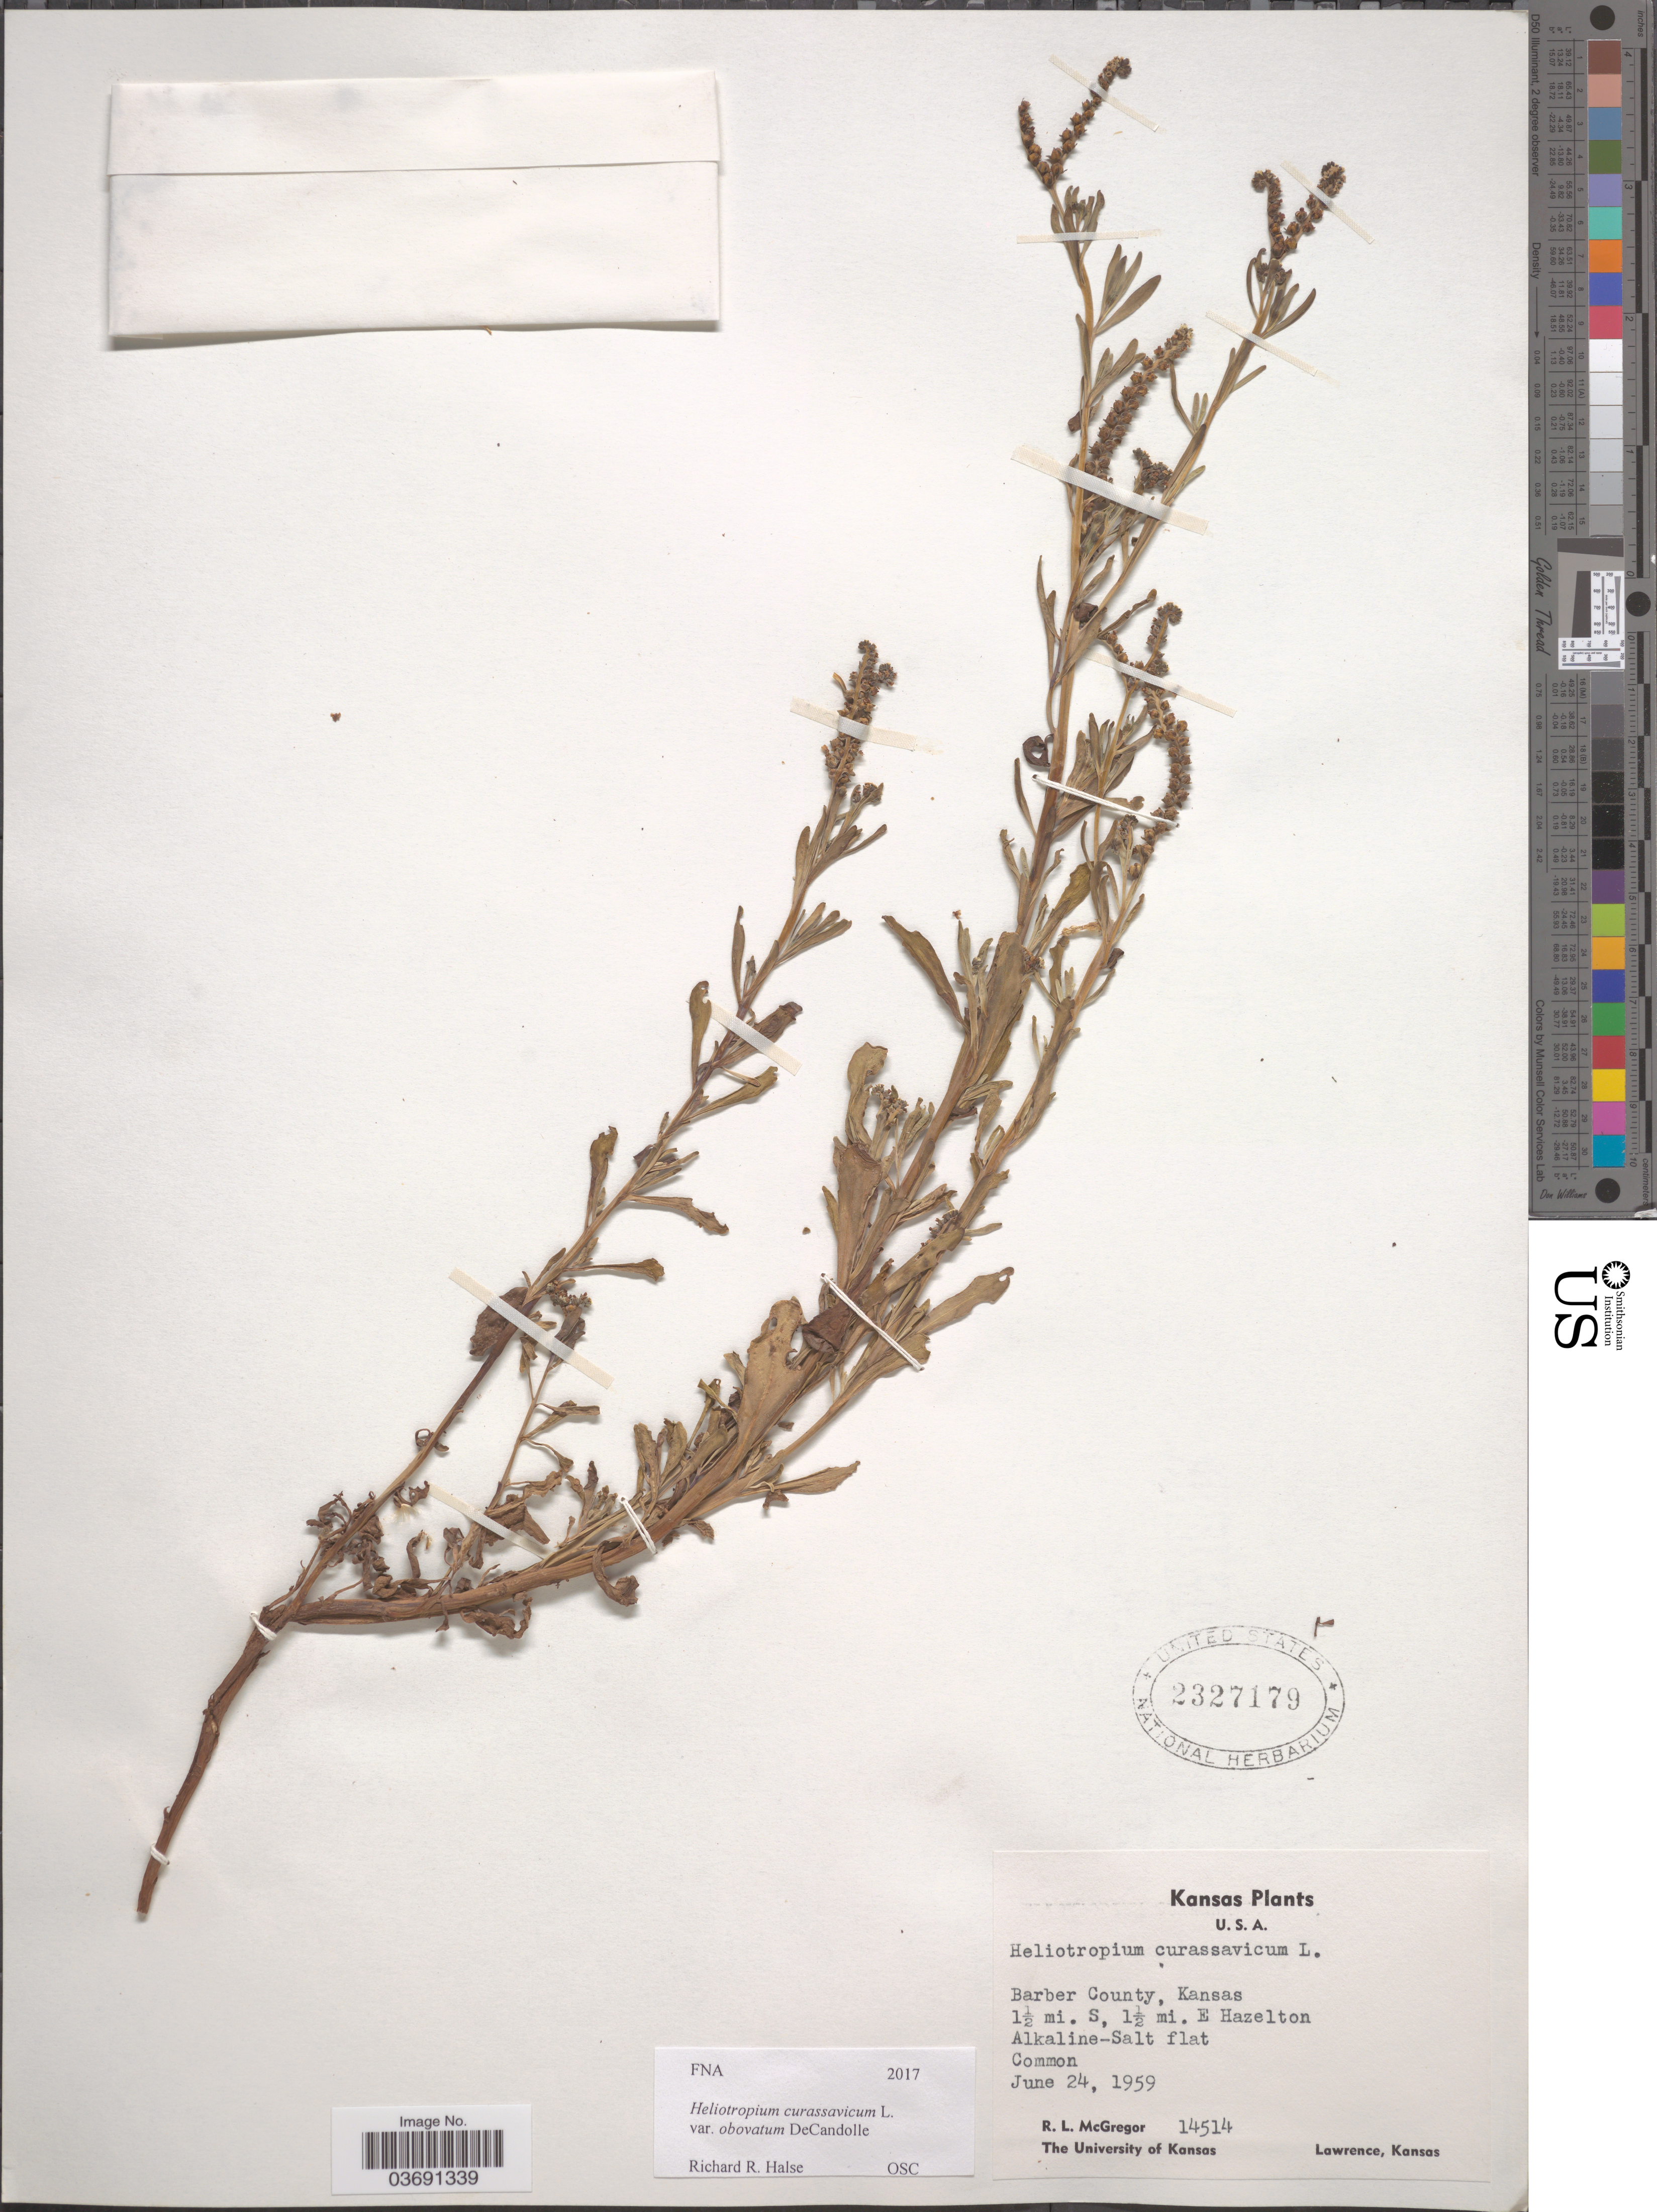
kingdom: Plantae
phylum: Tracheophyta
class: Magnoliopsida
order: Boraginales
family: Heliotropiaceae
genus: Heliotropium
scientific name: Heliotropium curassavicum subsp. obovatum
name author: (DC.) Á. Löve & D. Löve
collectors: R. McGregor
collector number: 14514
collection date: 1959-06-24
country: United States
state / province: Kansas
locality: Barber County. 1½ mi. S, 1½ mi. E Hazelton Alkaline-Salt flat.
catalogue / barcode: US 2327179